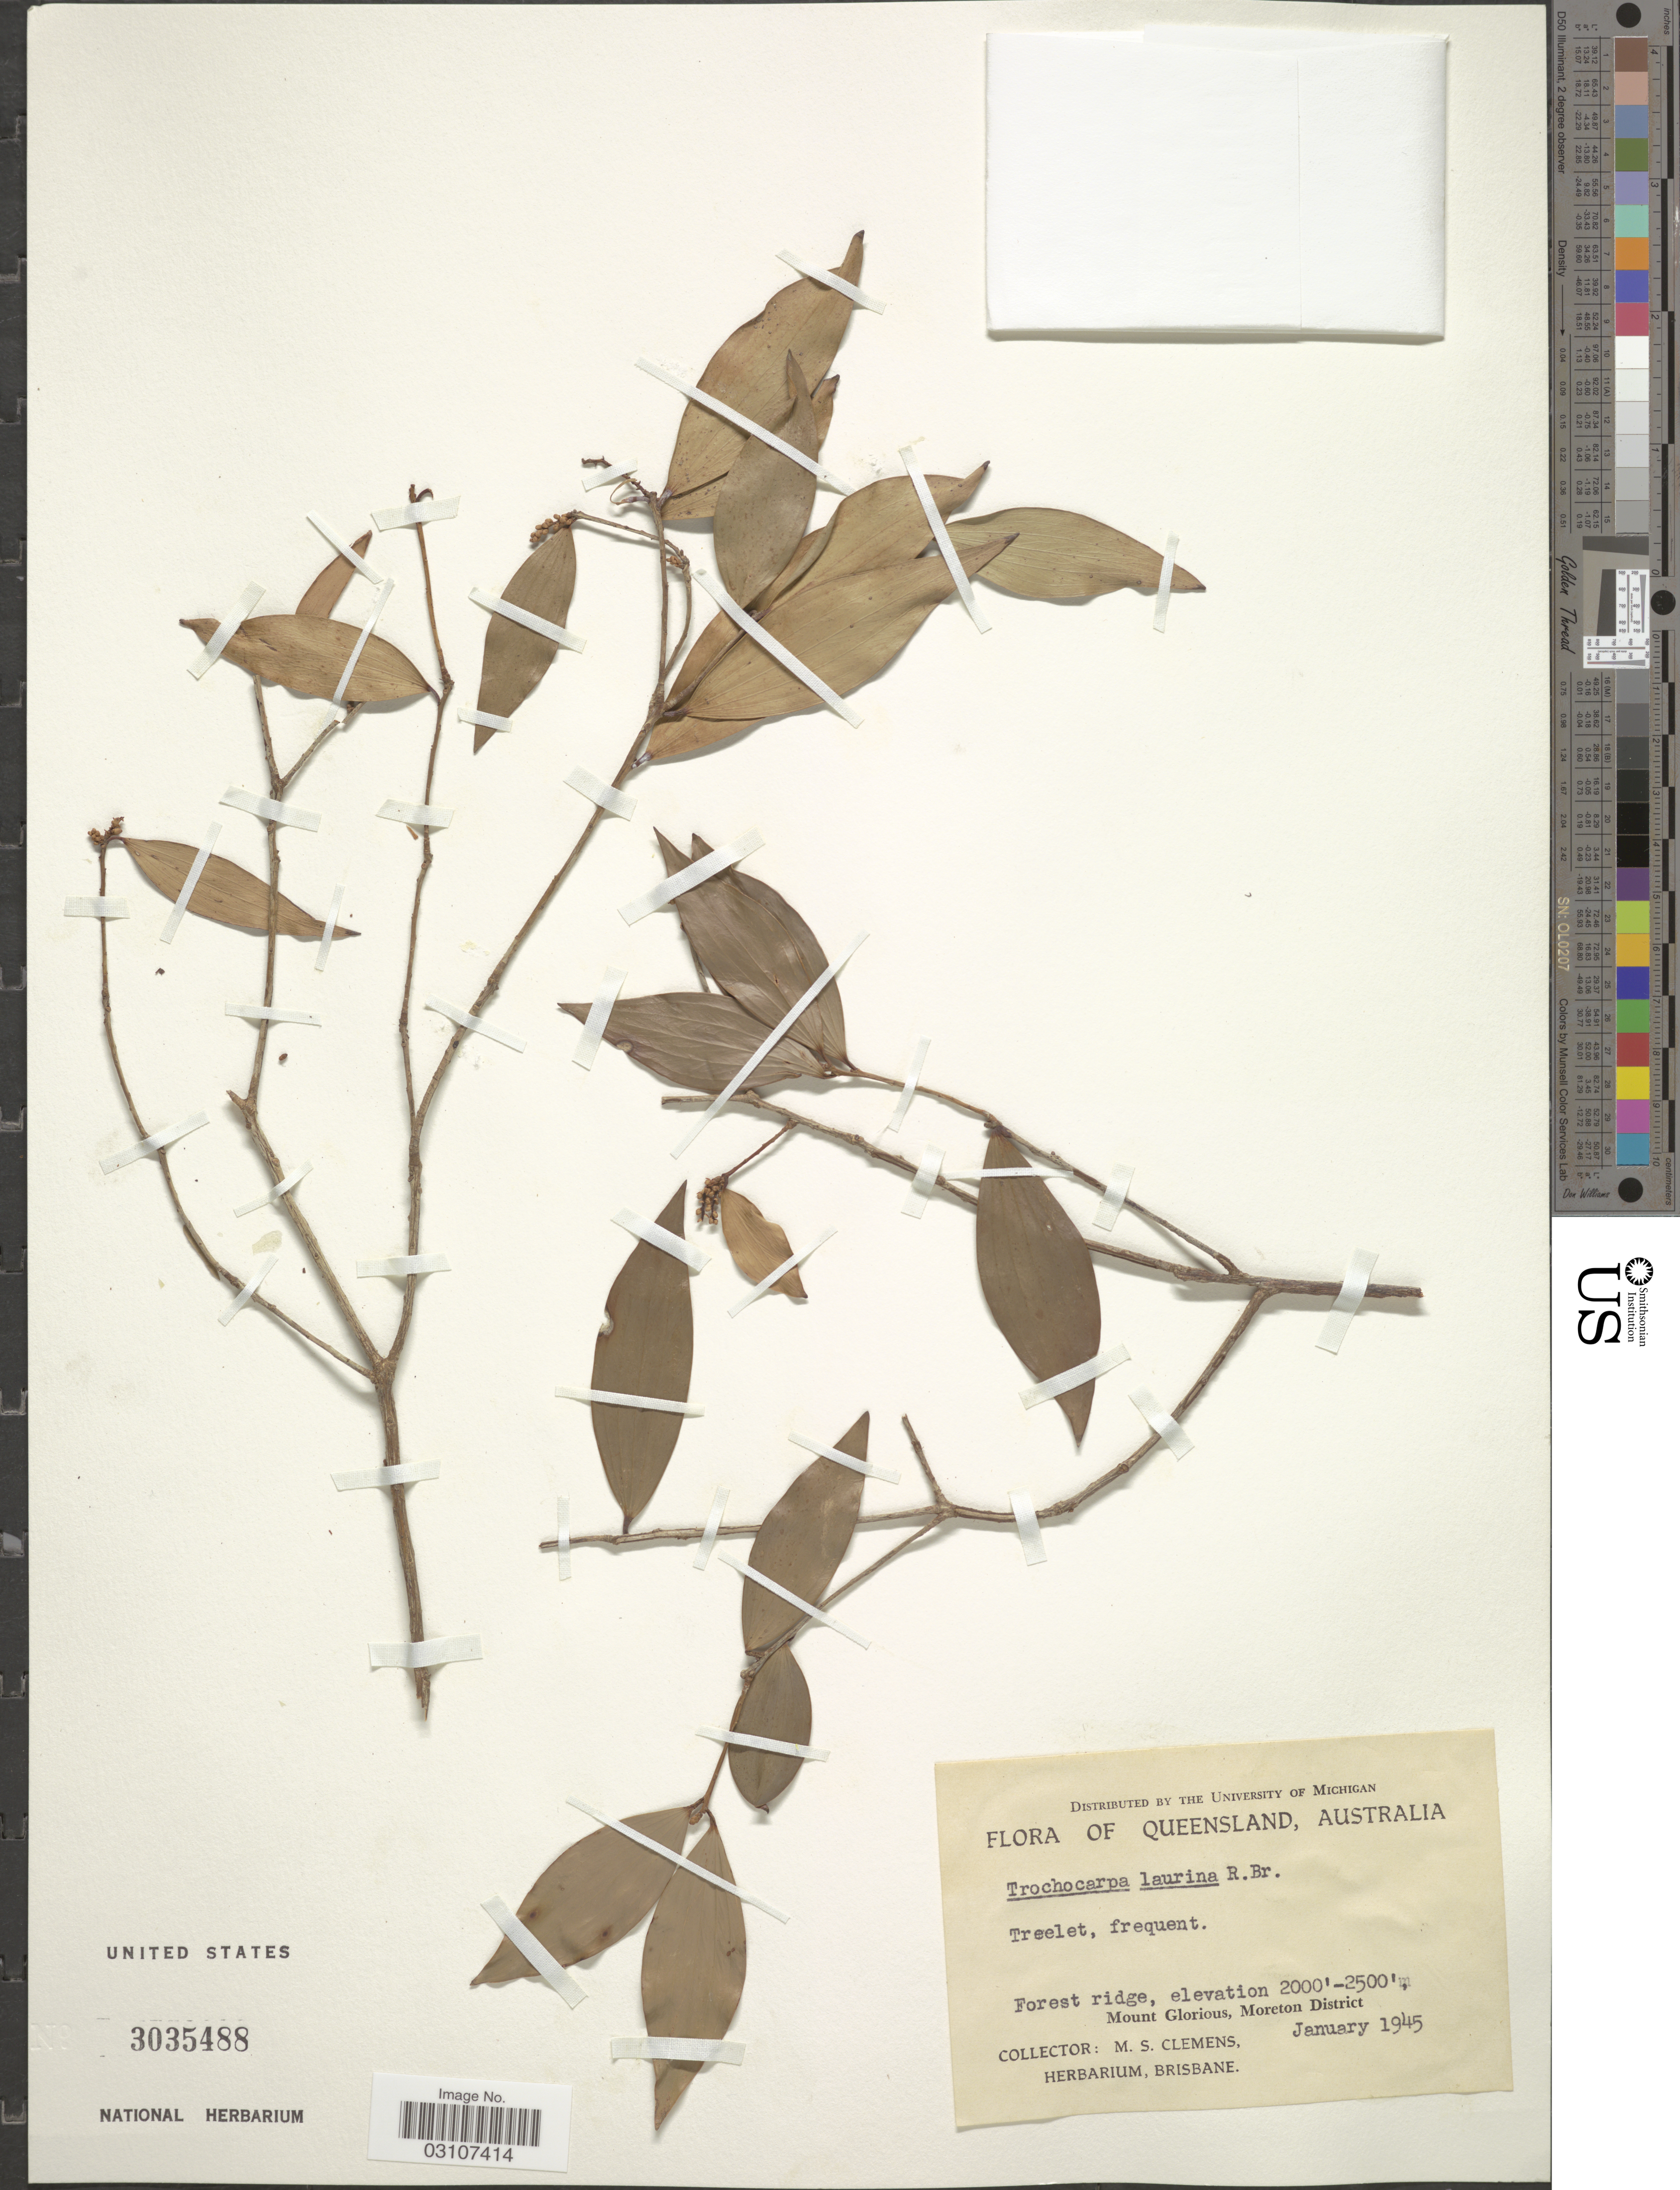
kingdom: Plantae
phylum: Tracheophyta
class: Magnoliopsida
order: Ericales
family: Ericaceae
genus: Trochocarpa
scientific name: Trochocarpa laurina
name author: (Rudge) R. Br.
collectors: M. S. Clemens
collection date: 1945-01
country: Australia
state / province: Queensland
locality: Forest ridge. Mount Glorious, Moreton District.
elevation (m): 610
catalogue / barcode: US 3035488